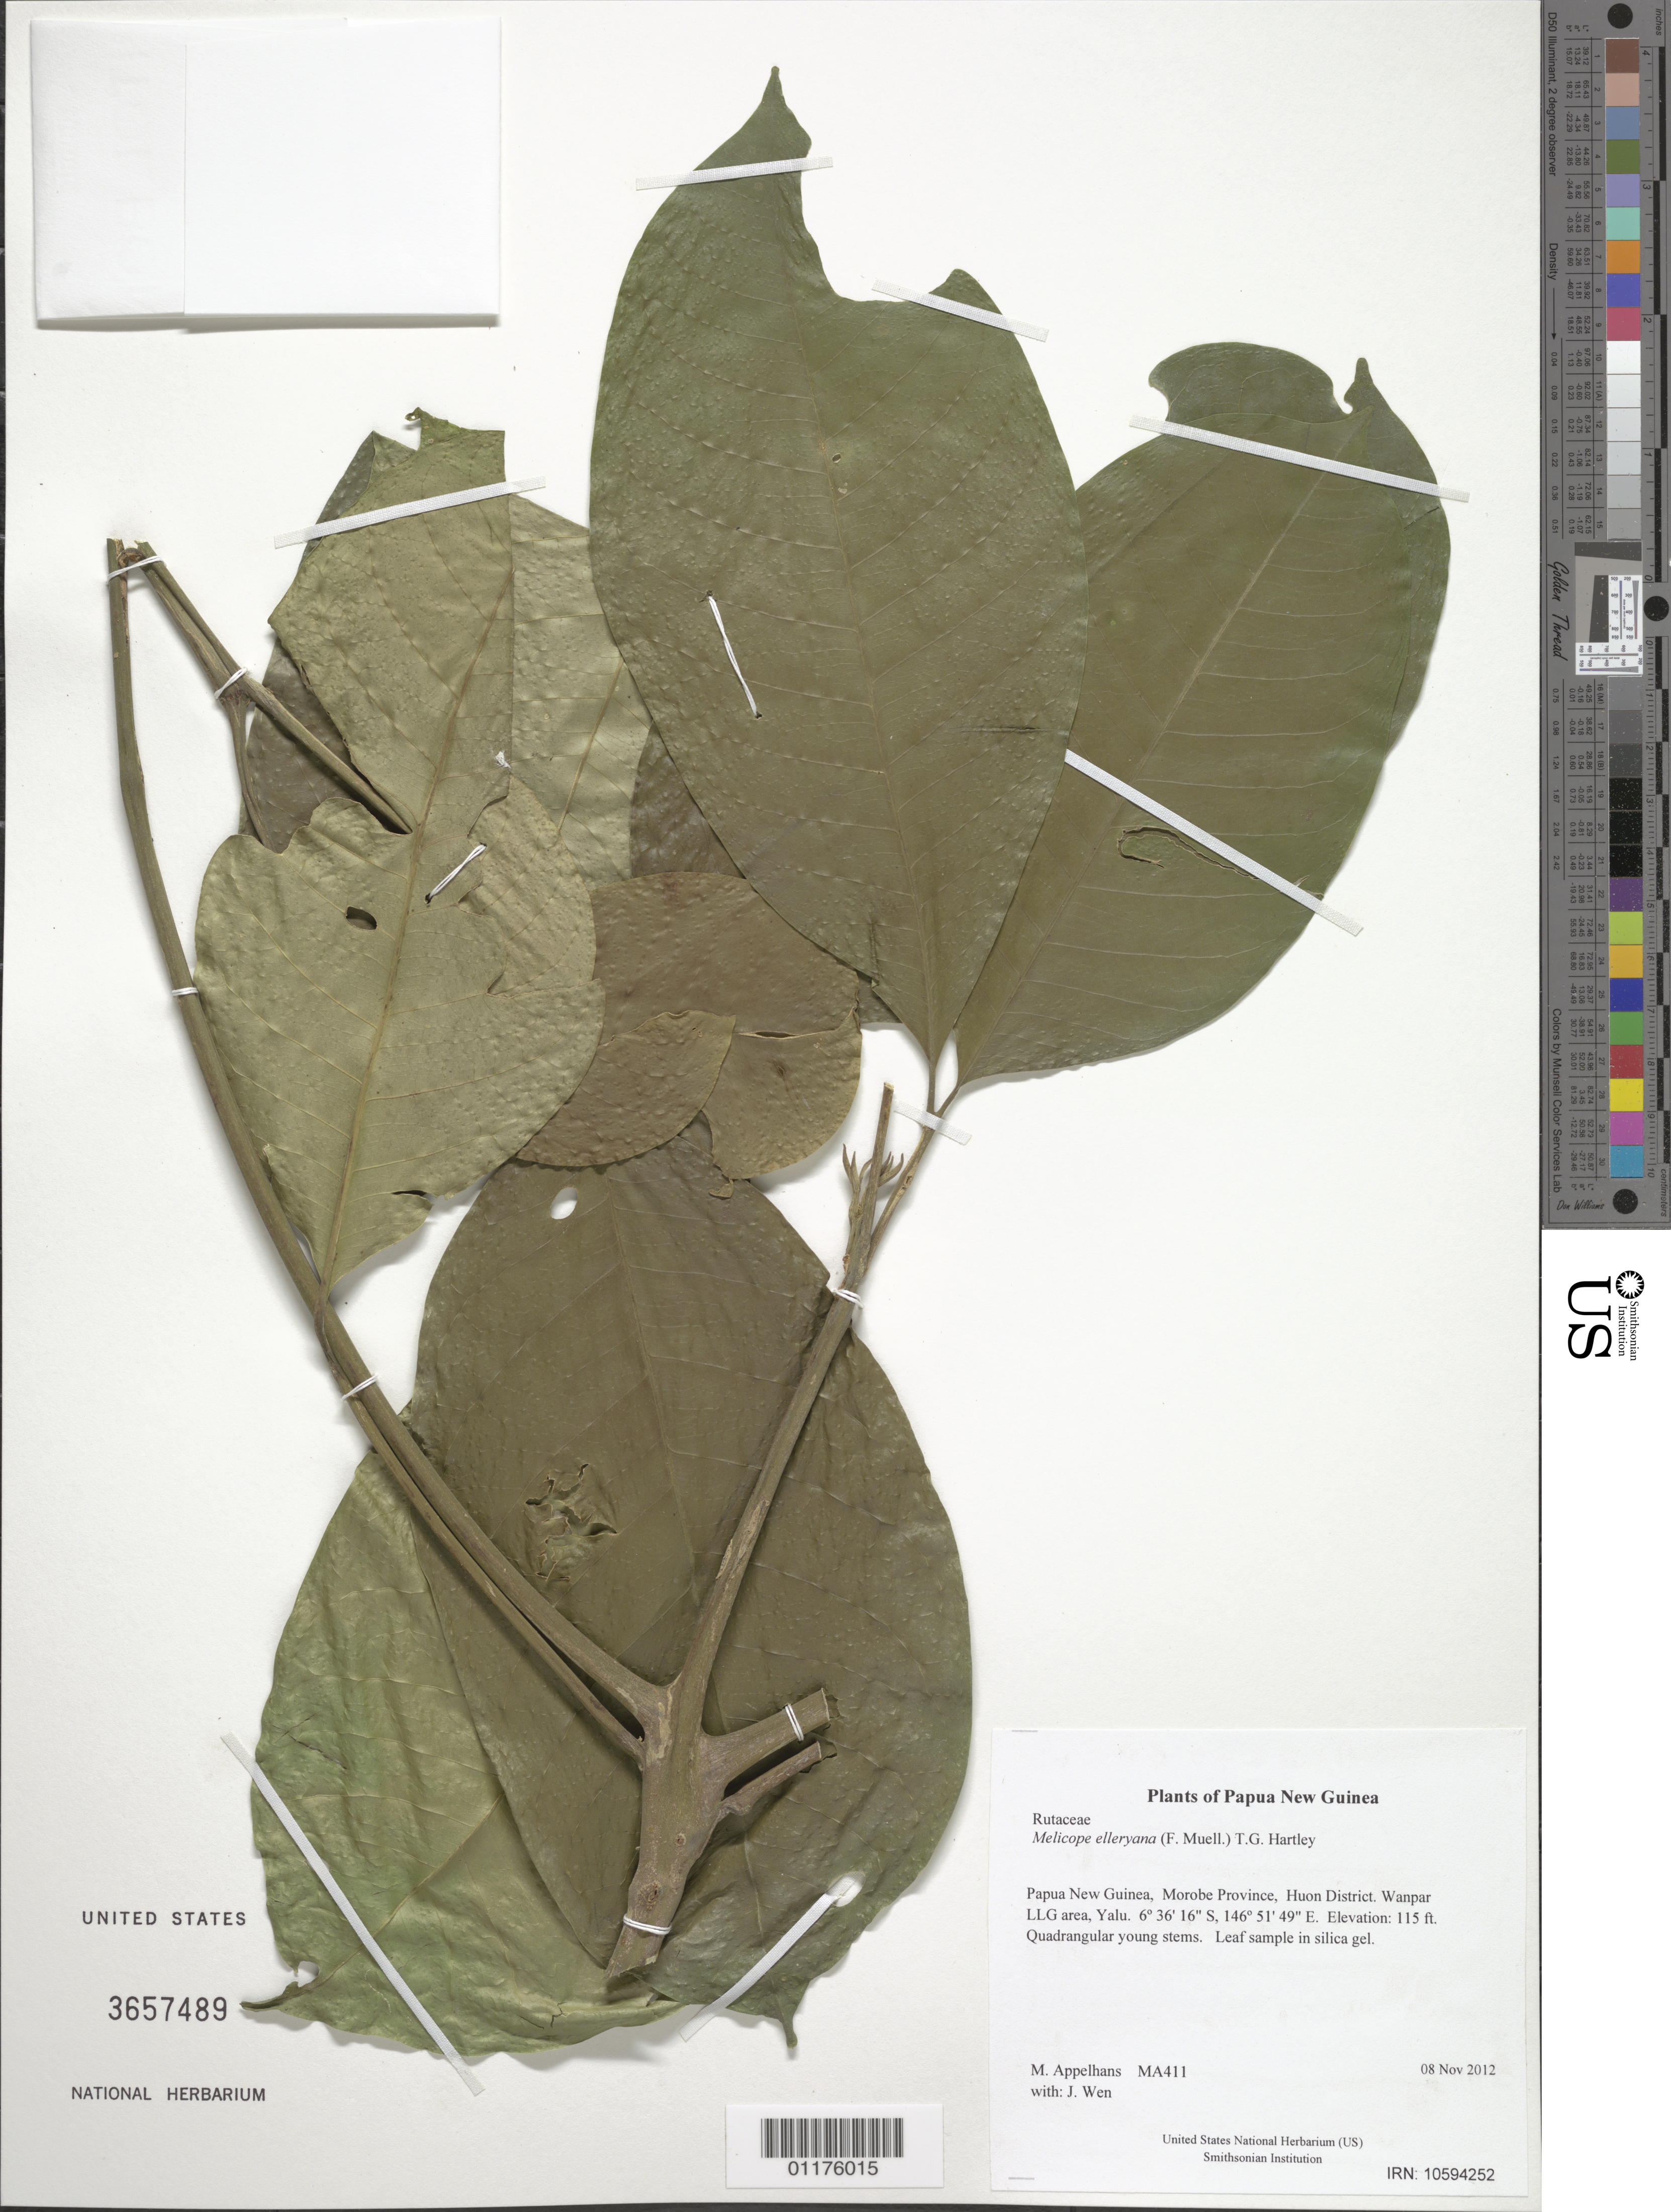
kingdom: Plantae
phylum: Tracheophyta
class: Magnoliopsida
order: Sapindales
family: Rutaceae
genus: Melicope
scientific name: Melicope elleryana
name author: (F. Muell.) T.G. Hartley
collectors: J. Wen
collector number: MA411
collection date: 2012-11-08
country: Papua New Guinea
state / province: Morobe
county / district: Huon District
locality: Wanpar LLG area, Yalu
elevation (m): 35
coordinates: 6° 36.268 S, 146 51.814 E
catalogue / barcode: US 3657489